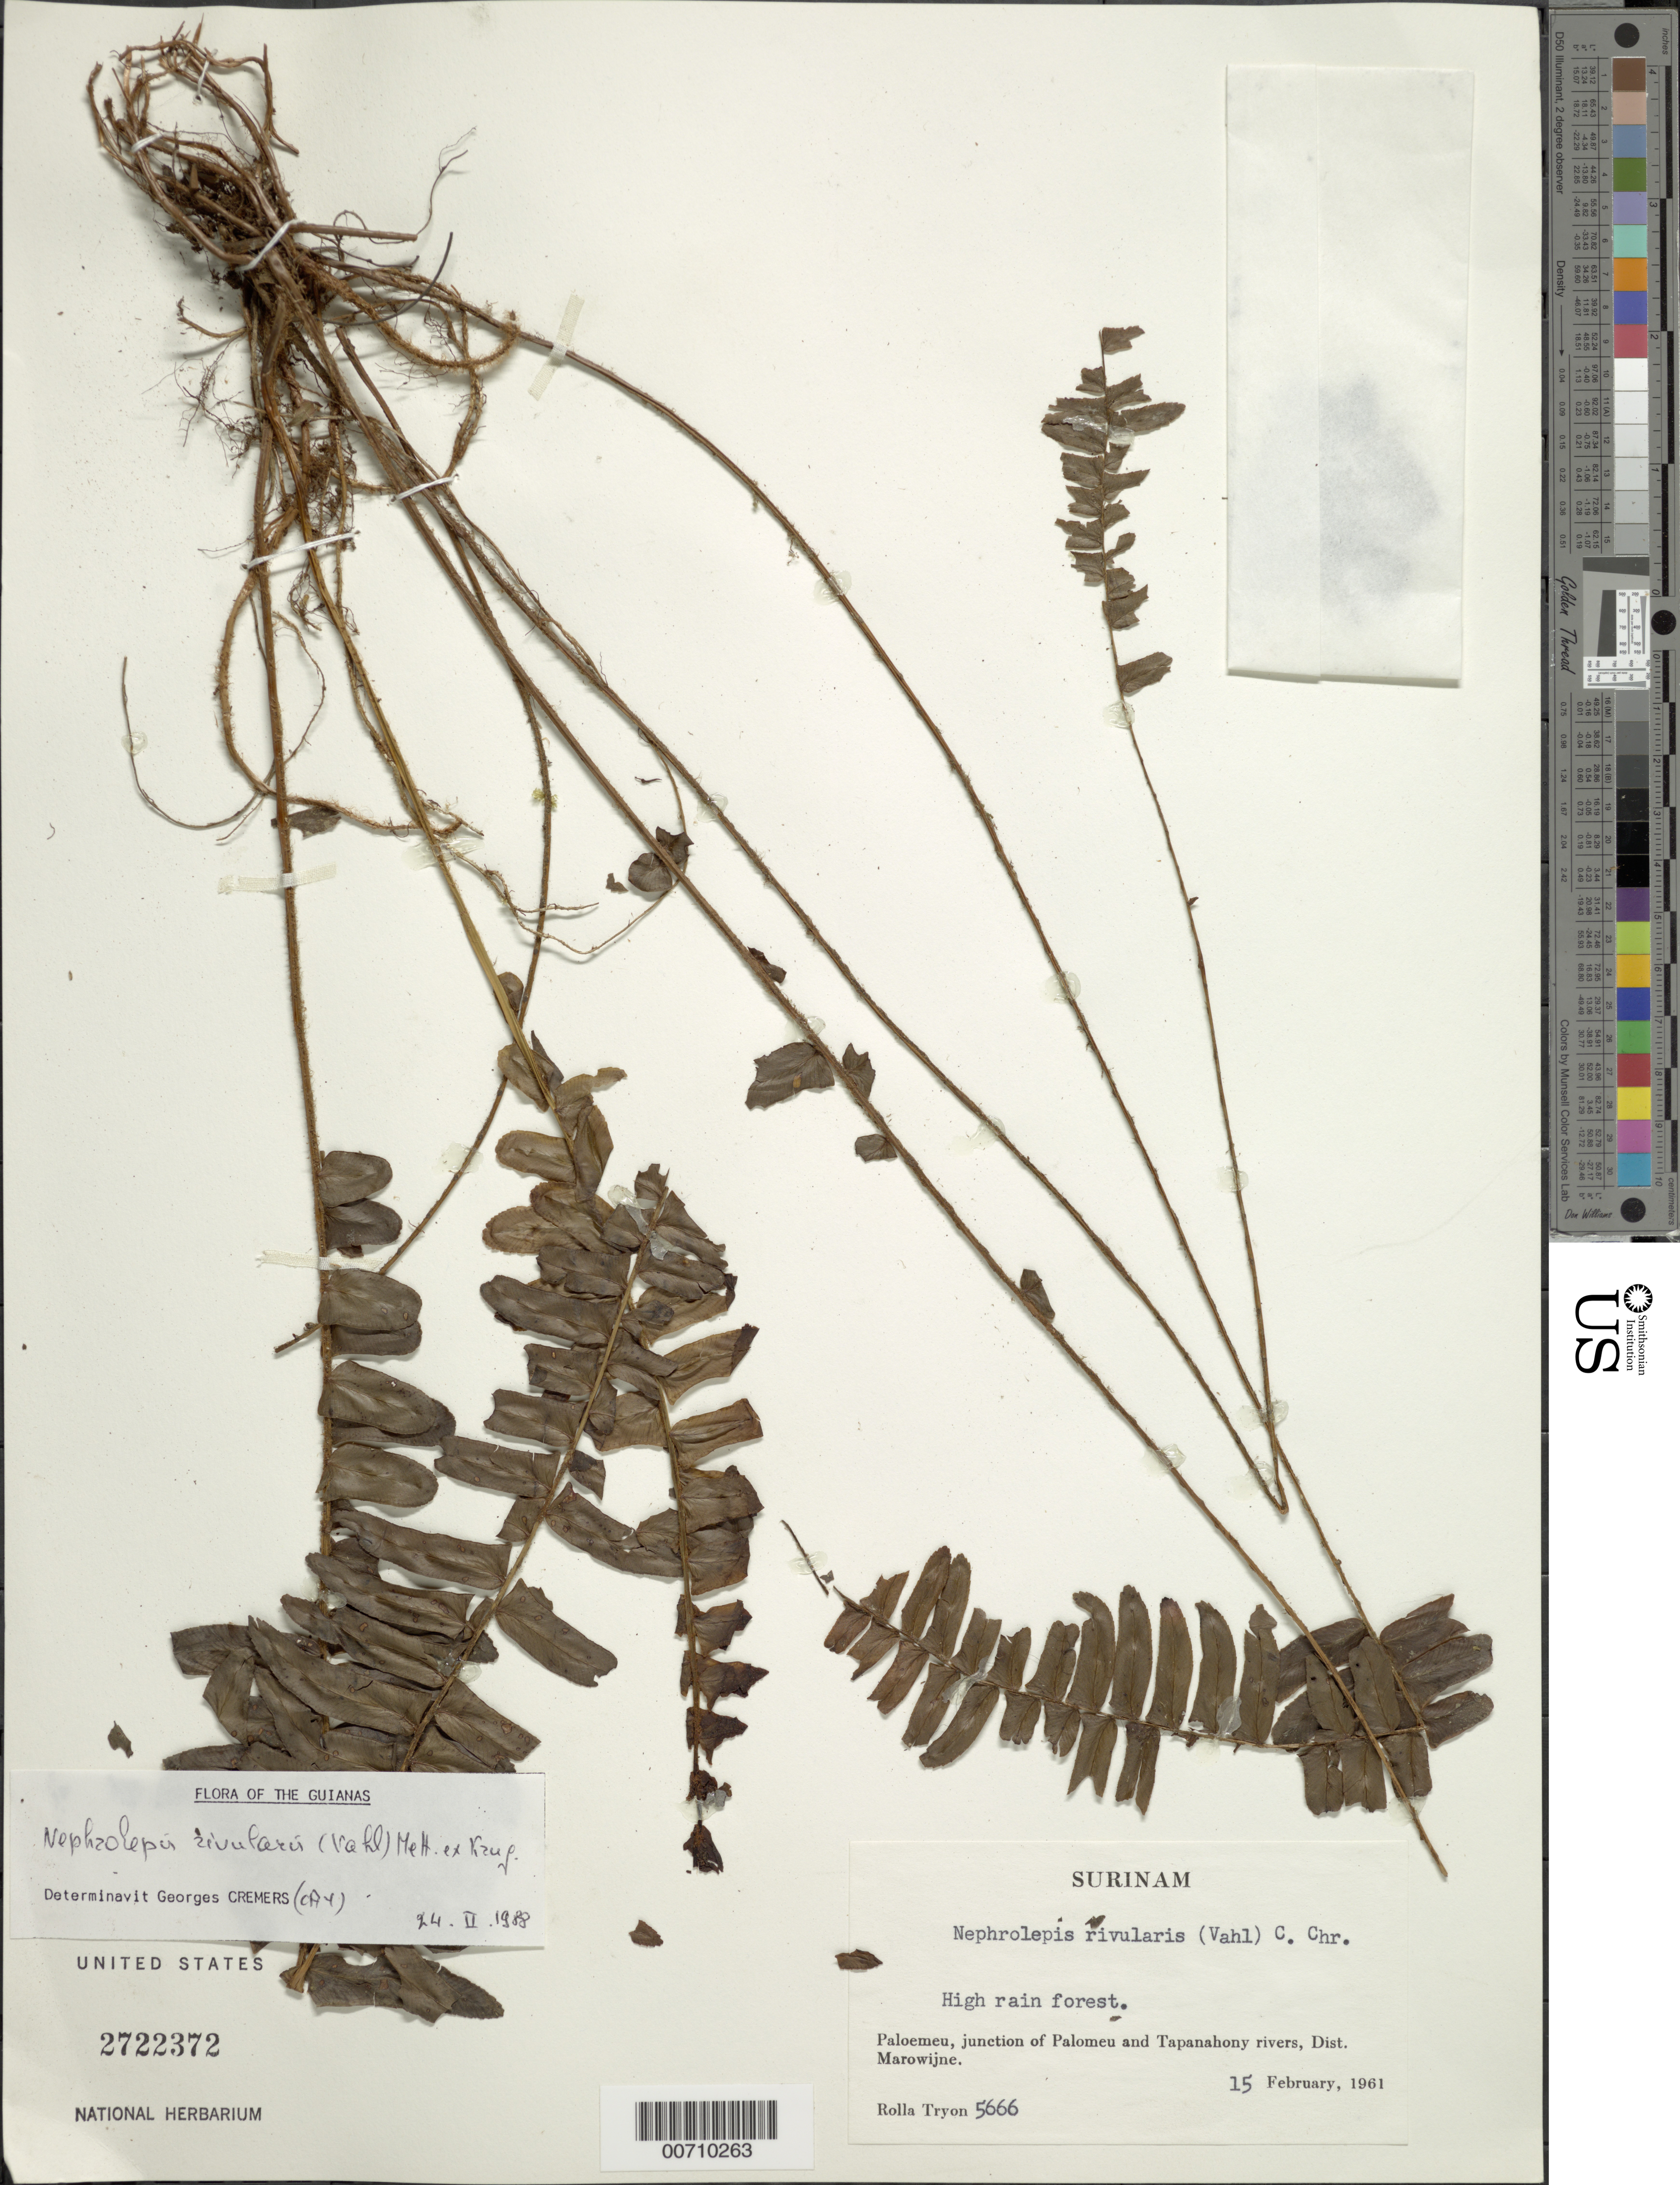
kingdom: Plantae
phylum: Tracheophyta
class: Polypodiopsida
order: Polypodiales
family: Nephrolepidaceae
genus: Nephrolepis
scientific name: Nephrolepis rivularis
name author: (Vahl) Mett. ex Krug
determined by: Cremers, Georges A.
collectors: R. M. Tryon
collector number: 5666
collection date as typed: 15-Feb-61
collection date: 1961-02-15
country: Suriname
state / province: Marowijne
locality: Paloemeu, junction of Paloemeu and Tapanahony Rivers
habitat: High rain forest.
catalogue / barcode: US 2722372